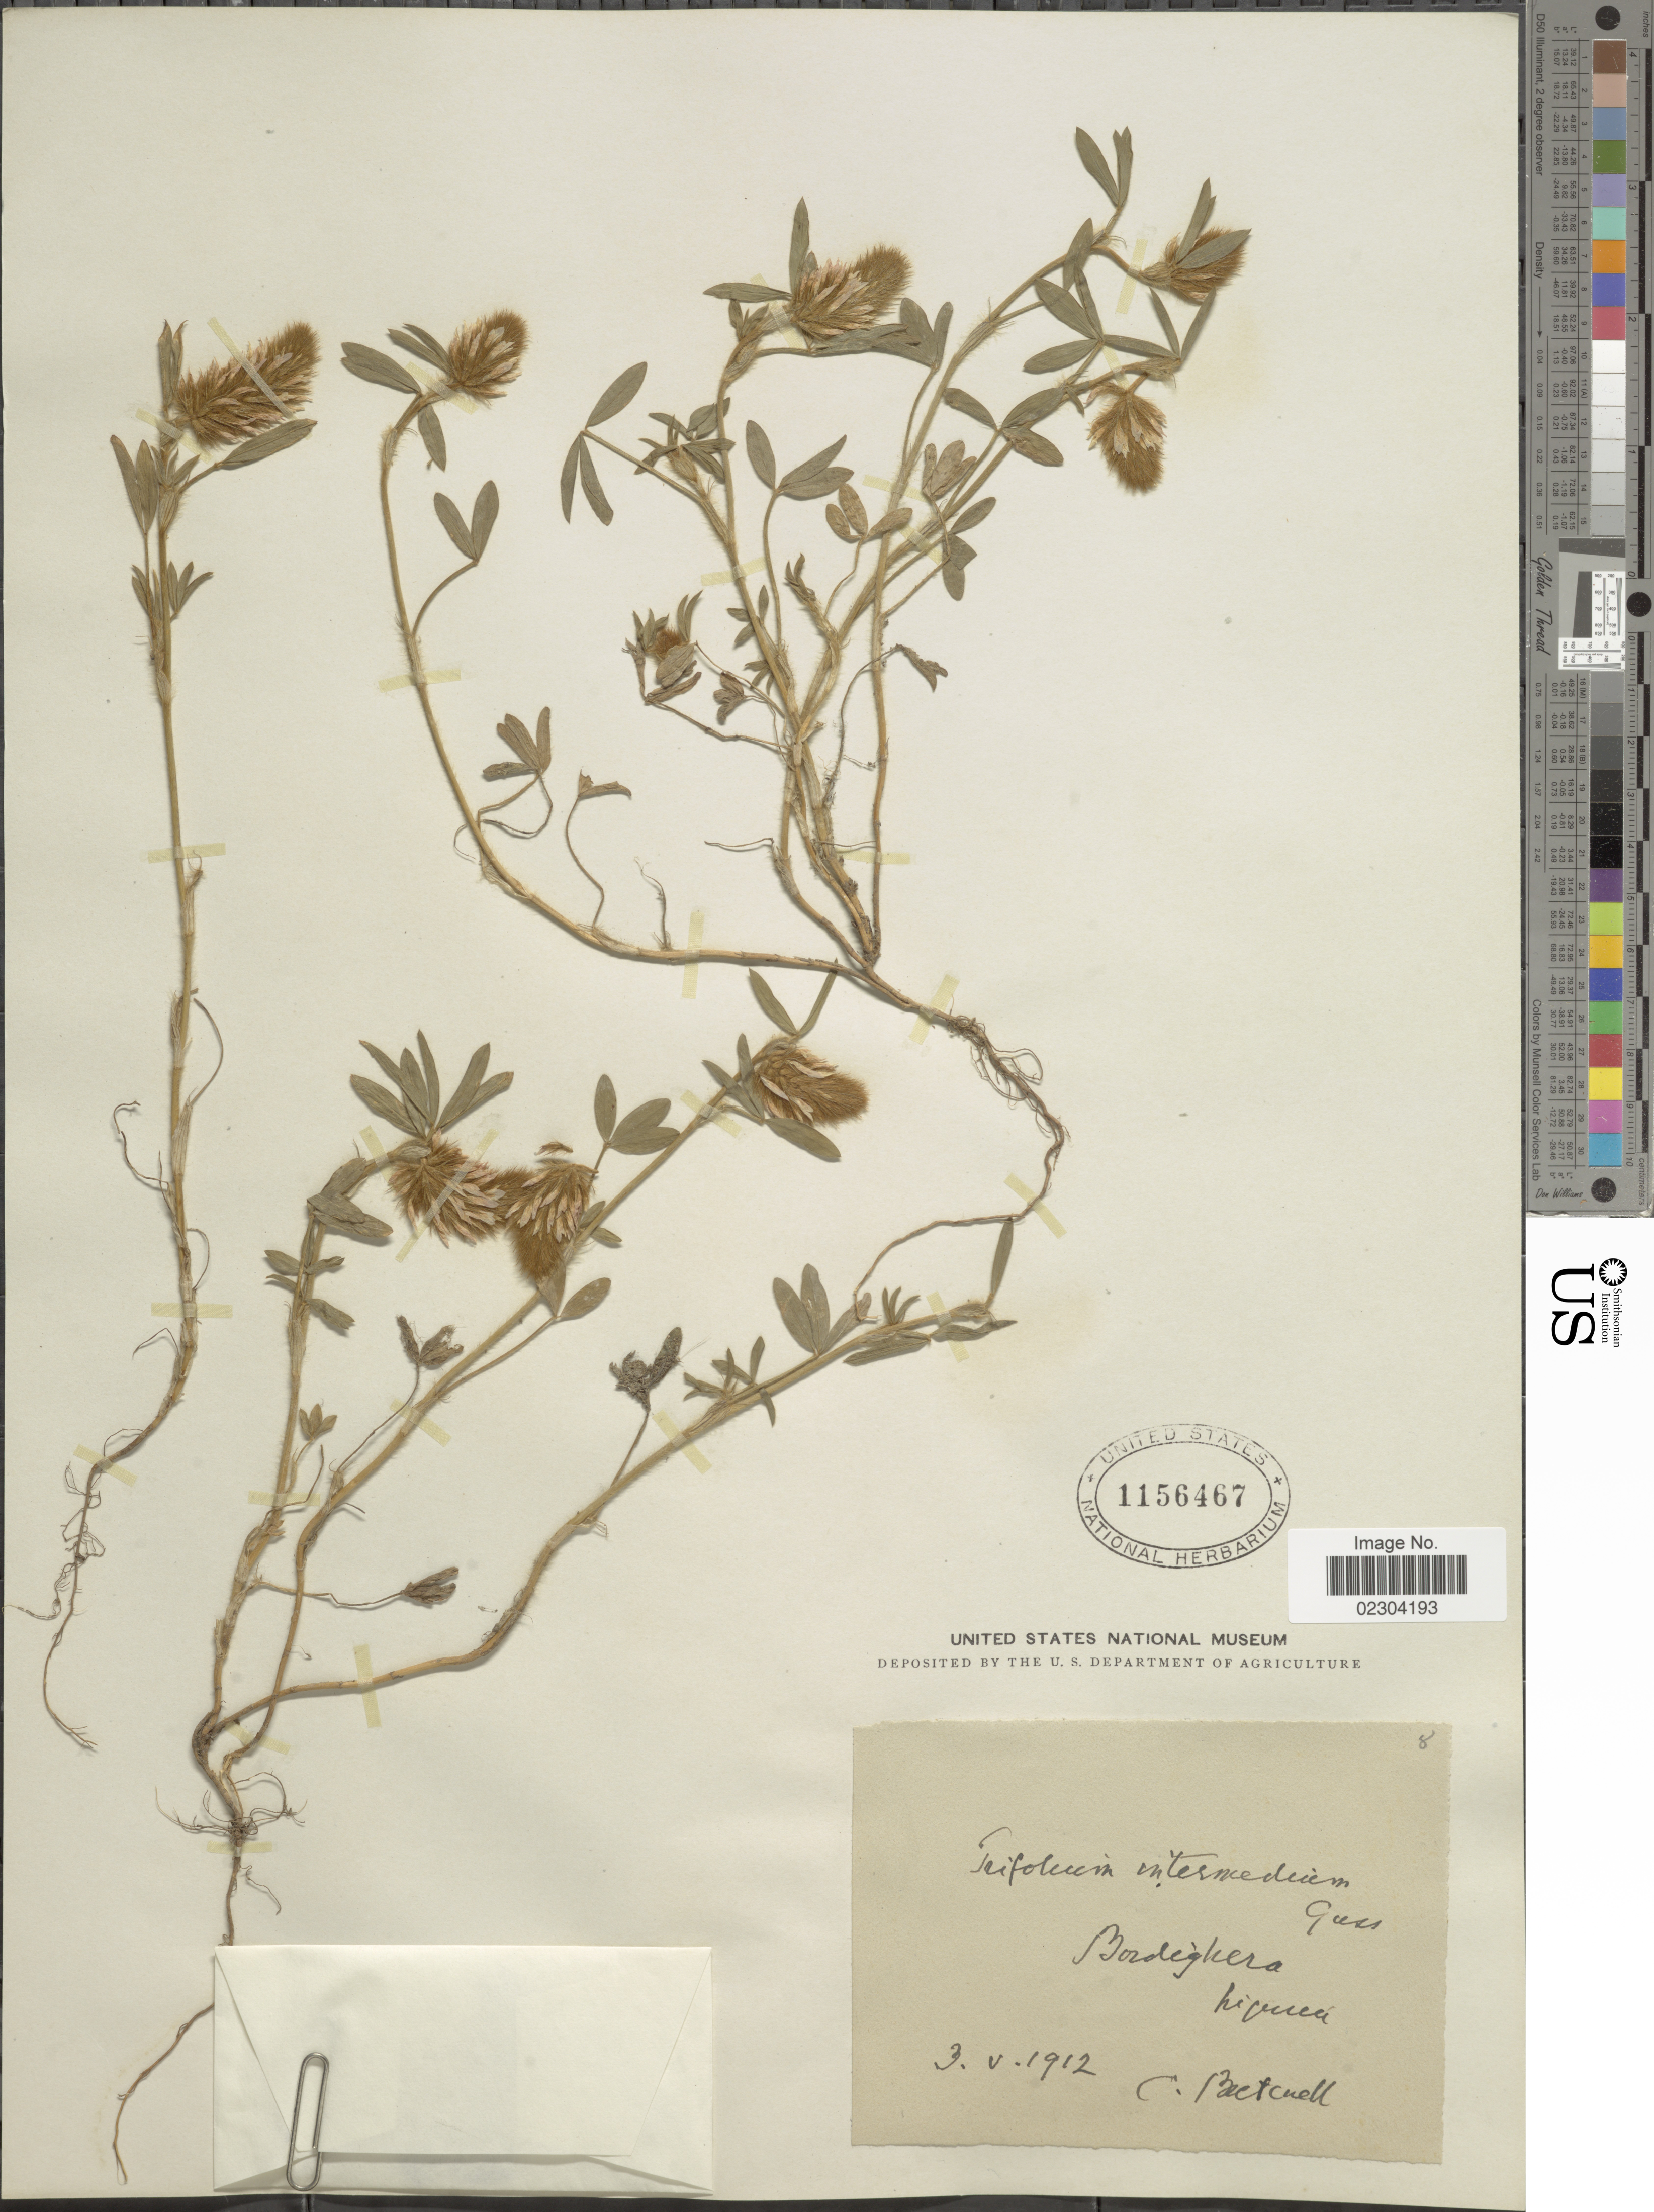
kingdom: Plantae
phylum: Tracheophyta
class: Magnoliopsida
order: Fabales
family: Fabaceae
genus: Trifolium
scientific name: Trifolium intermedium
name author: Gussone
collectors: C. Bicknell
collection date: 1912-05-03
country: Italy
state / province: Liguria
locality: Bordighera, Liguria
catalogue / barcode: US 1156467